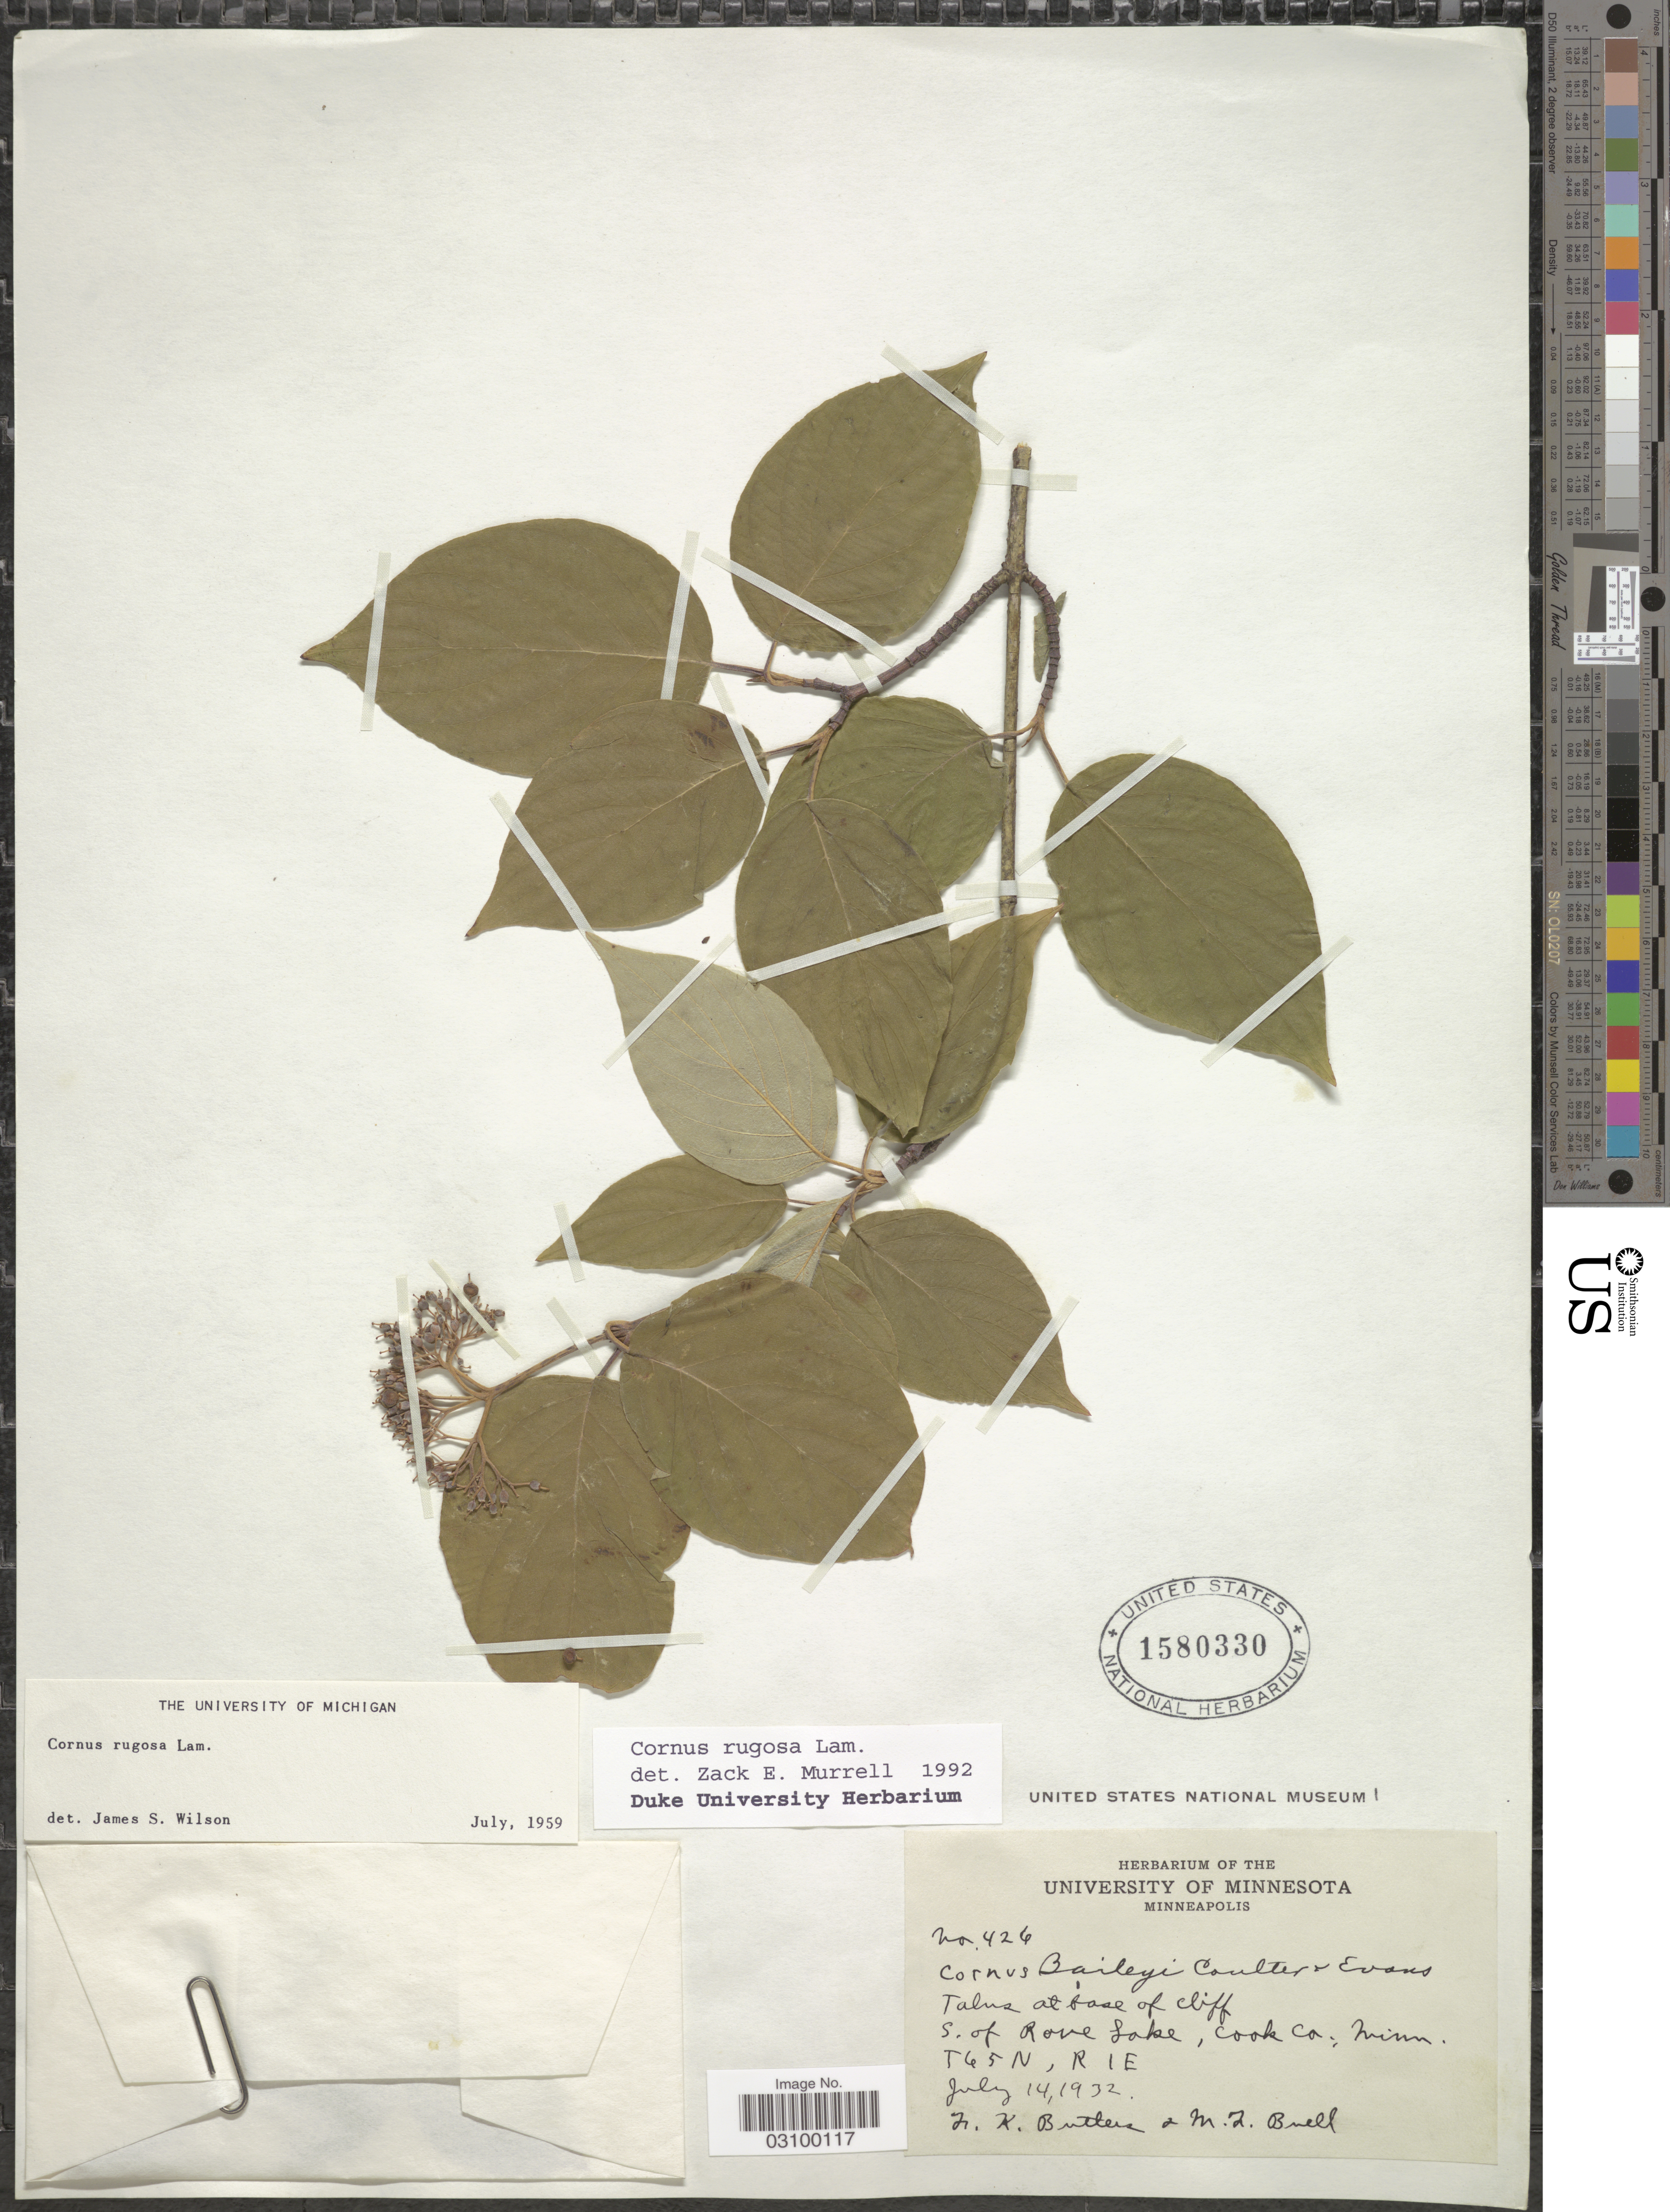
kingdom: Plantae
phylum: Tracheophyta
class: Magnoliopsida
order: Cornales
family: Cornaceae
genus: Cornus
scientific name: Cornus rugosa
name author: Lam.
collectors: F. K. Butters & M. Buell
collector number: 426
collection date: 1932-07-14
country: United States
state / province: Minnesota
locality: S. of Rove Lake, Cook Co., Minn. T65N, R1E.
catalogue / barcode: US 1580330